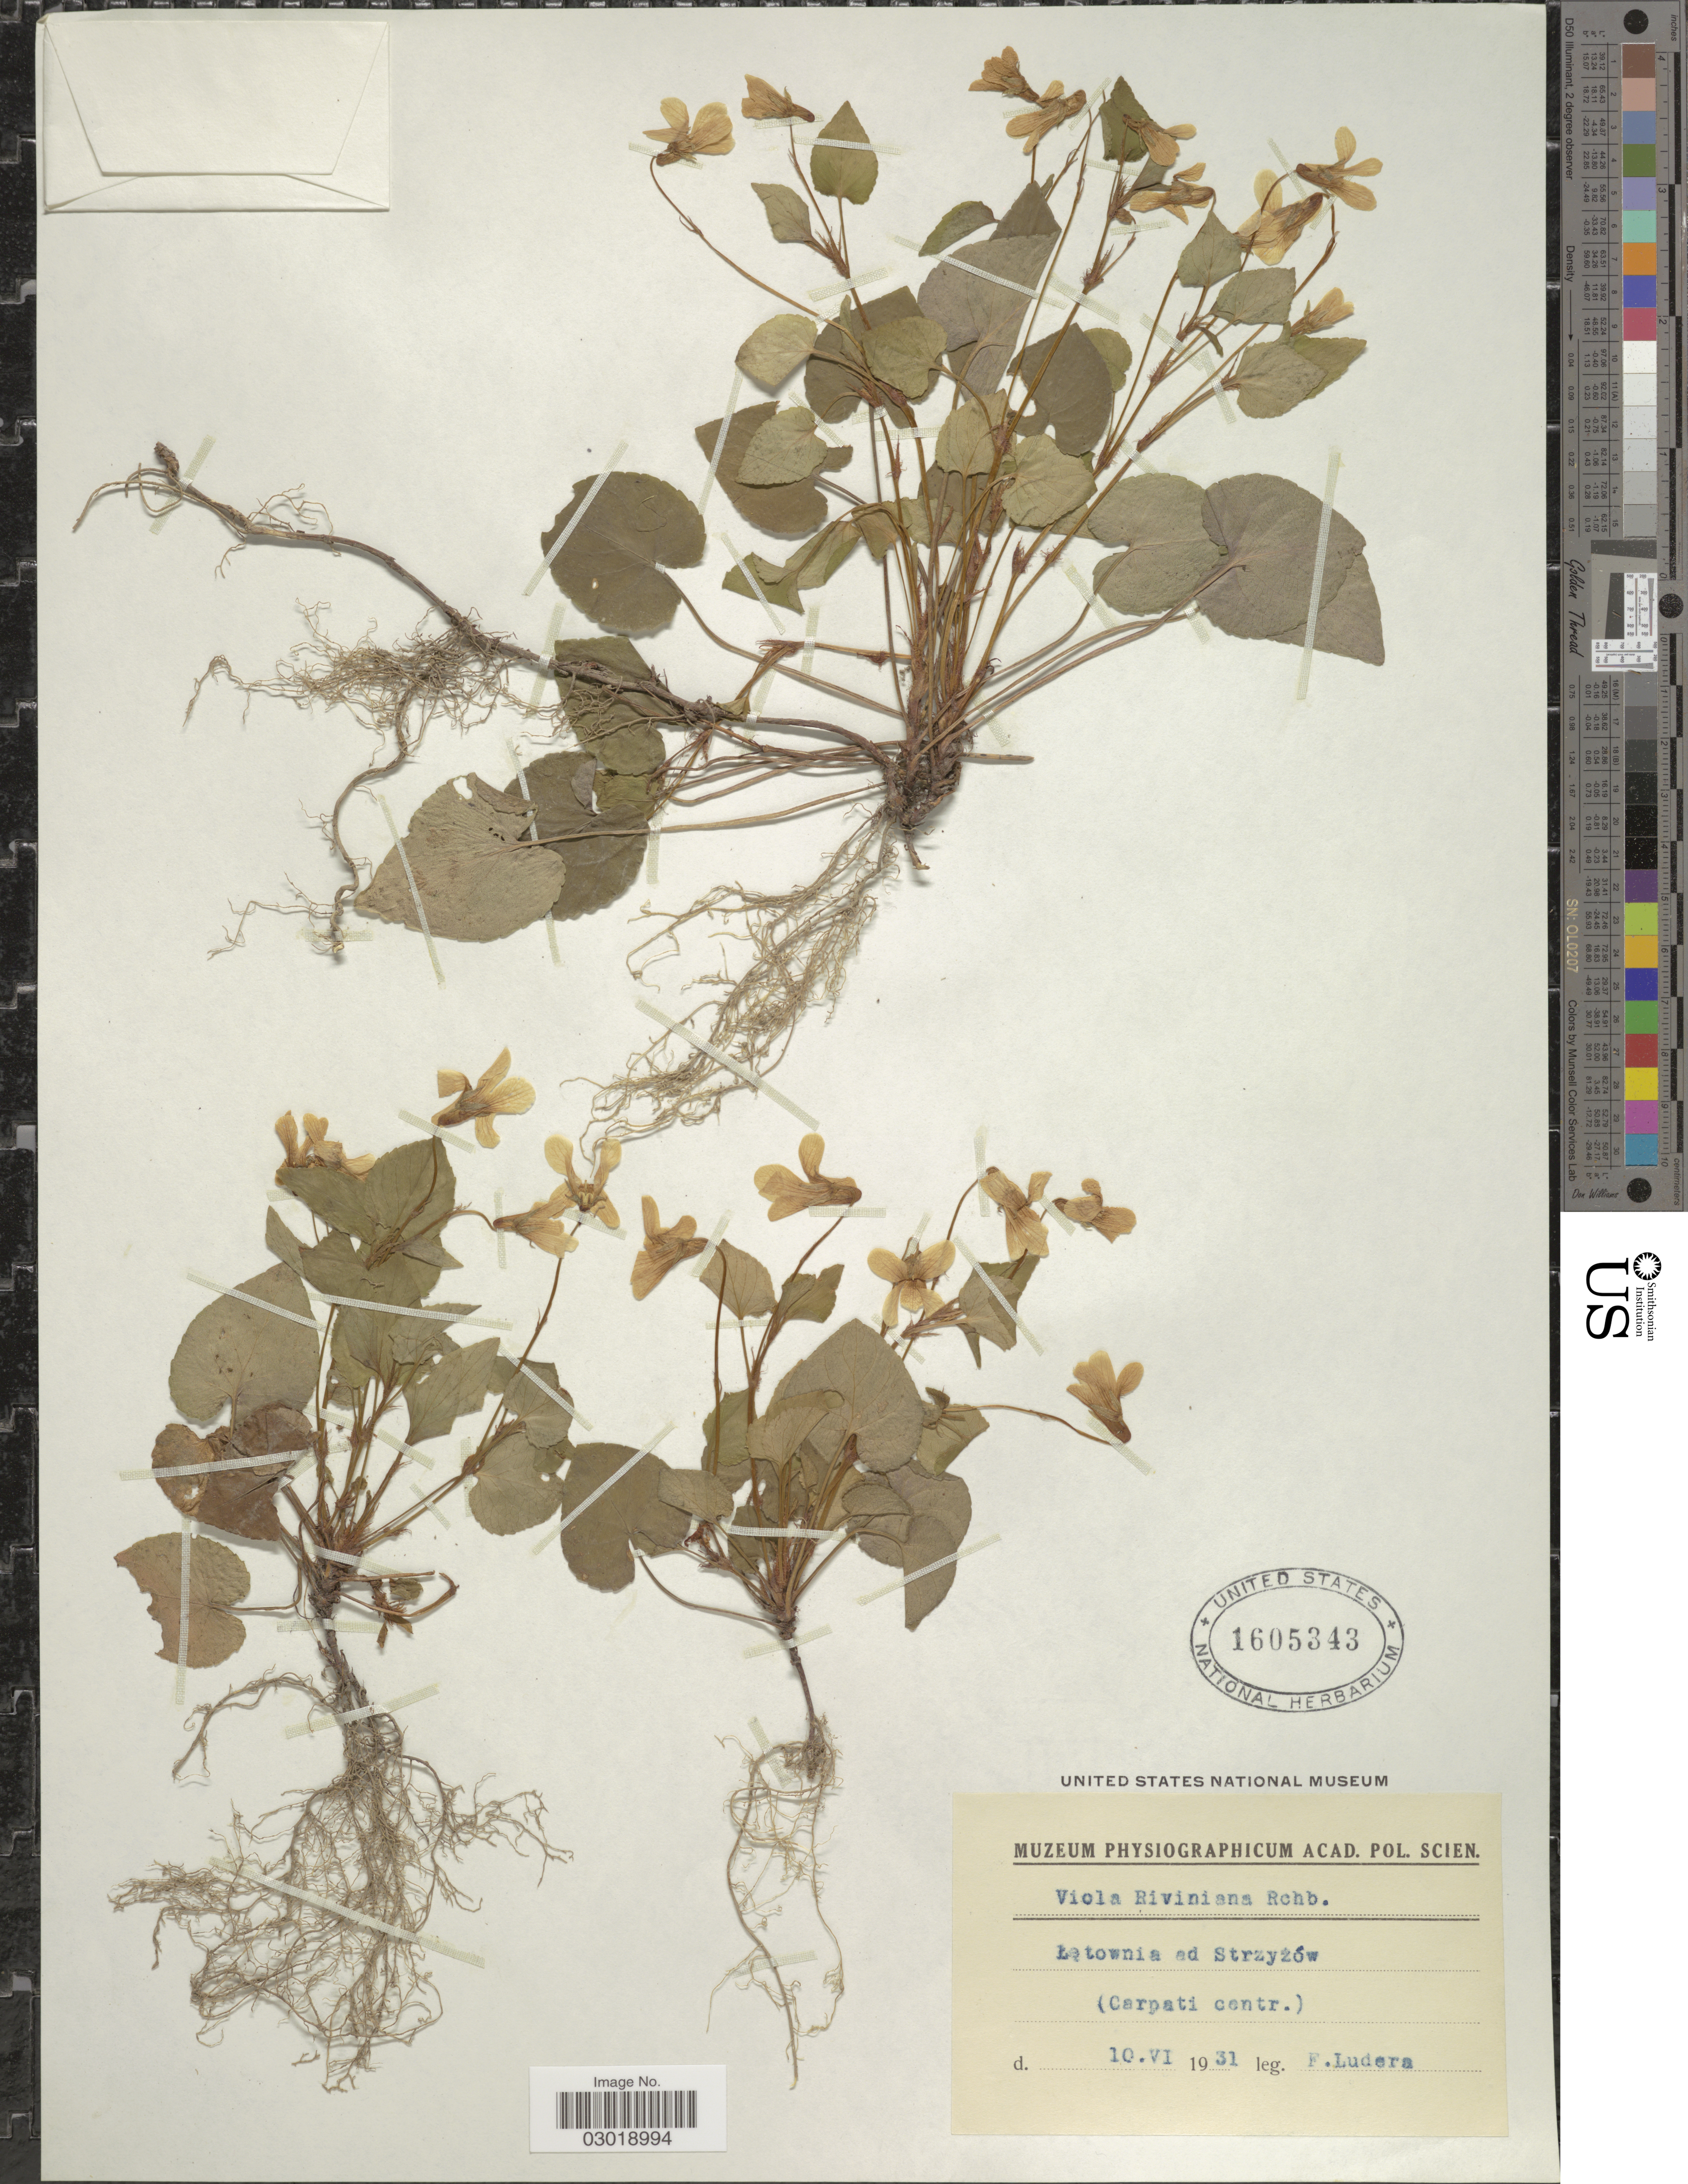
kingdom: Plantae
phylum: Tracheophyta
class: Magnoliopsida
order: Malpighiales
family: Violaceae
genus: Viola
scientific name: Viola riviniana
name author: Rchb.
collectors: F. Ludera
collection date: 1931-06-10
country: Poland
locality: Łętownia ad Strzyżów. Carpati centr.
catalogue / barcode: US 1605343